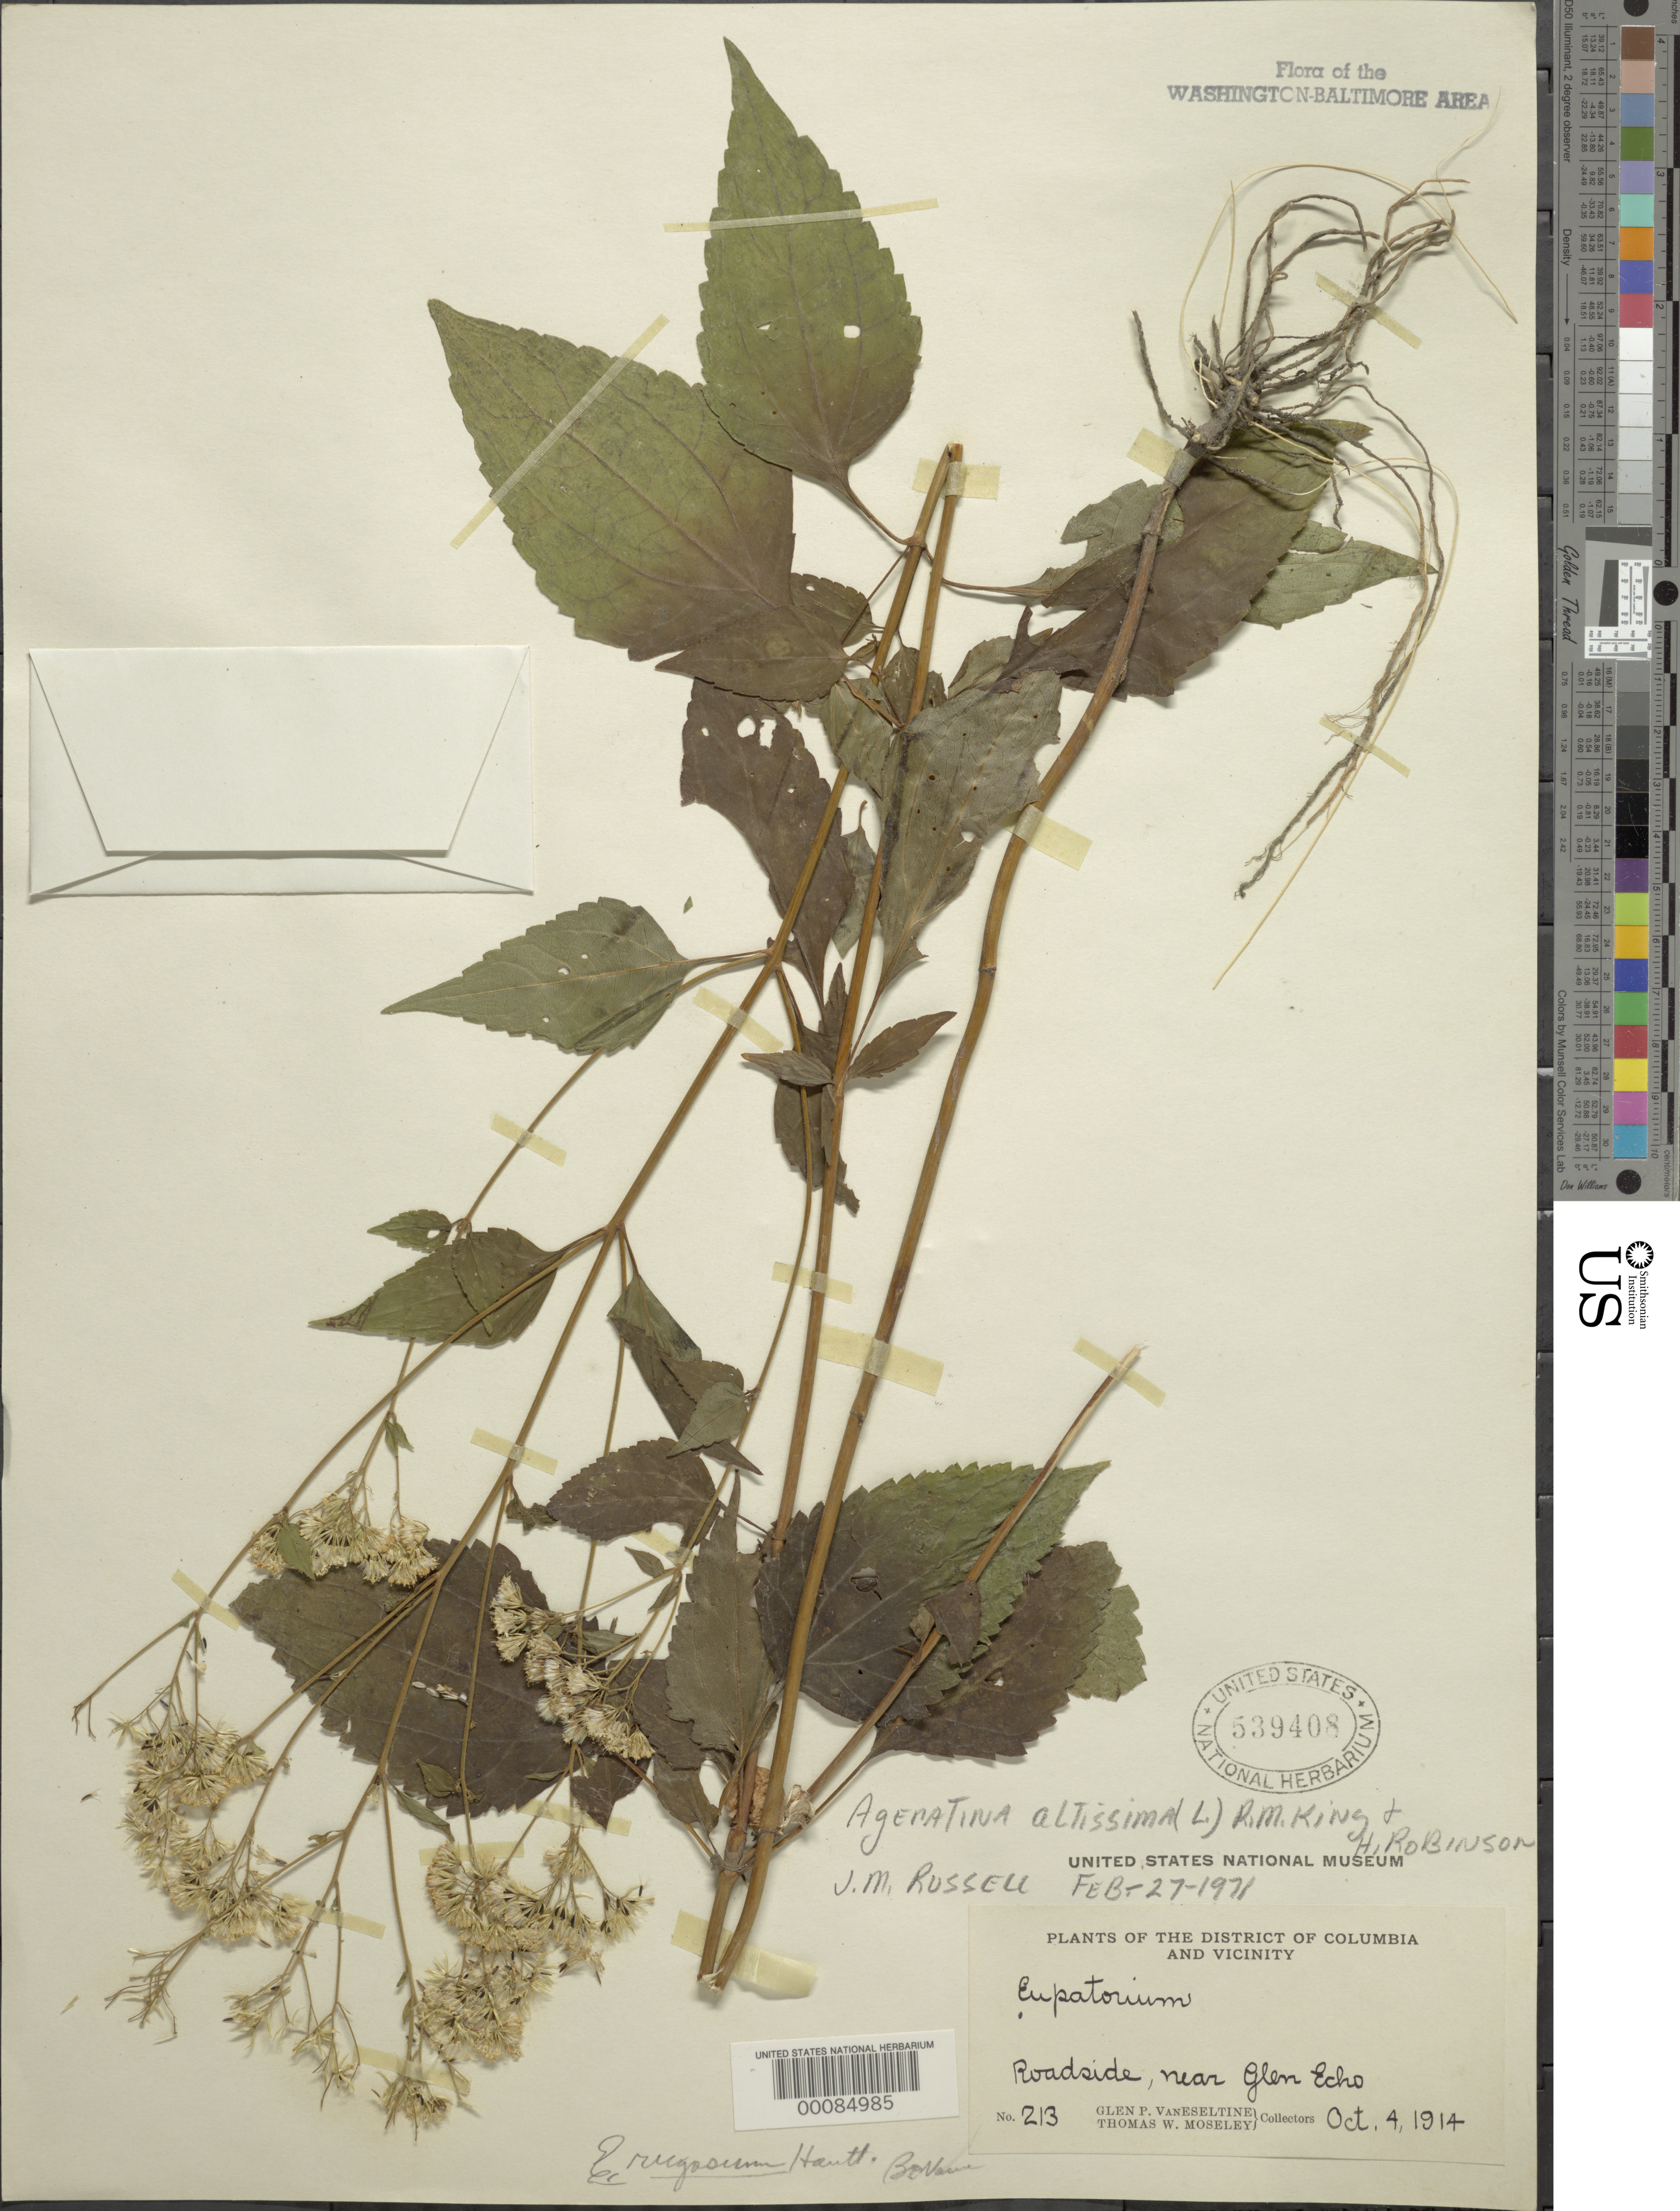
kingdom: Plantae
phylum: Tracheophyta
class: Magnoliopsida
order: Asterales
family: Asteraceae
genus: Ageratina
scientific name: Ageratina altissima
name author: (L.) R.M. King & H. Rob.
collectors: G. P. Van Eseltine & T. Moseley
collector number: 213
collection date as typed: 04 Oct 1914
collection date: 1914-10-04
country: United States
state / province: Maryland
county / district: Montgomery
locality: Glen Echo vicinity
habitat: Roadside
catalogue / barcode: US 539408